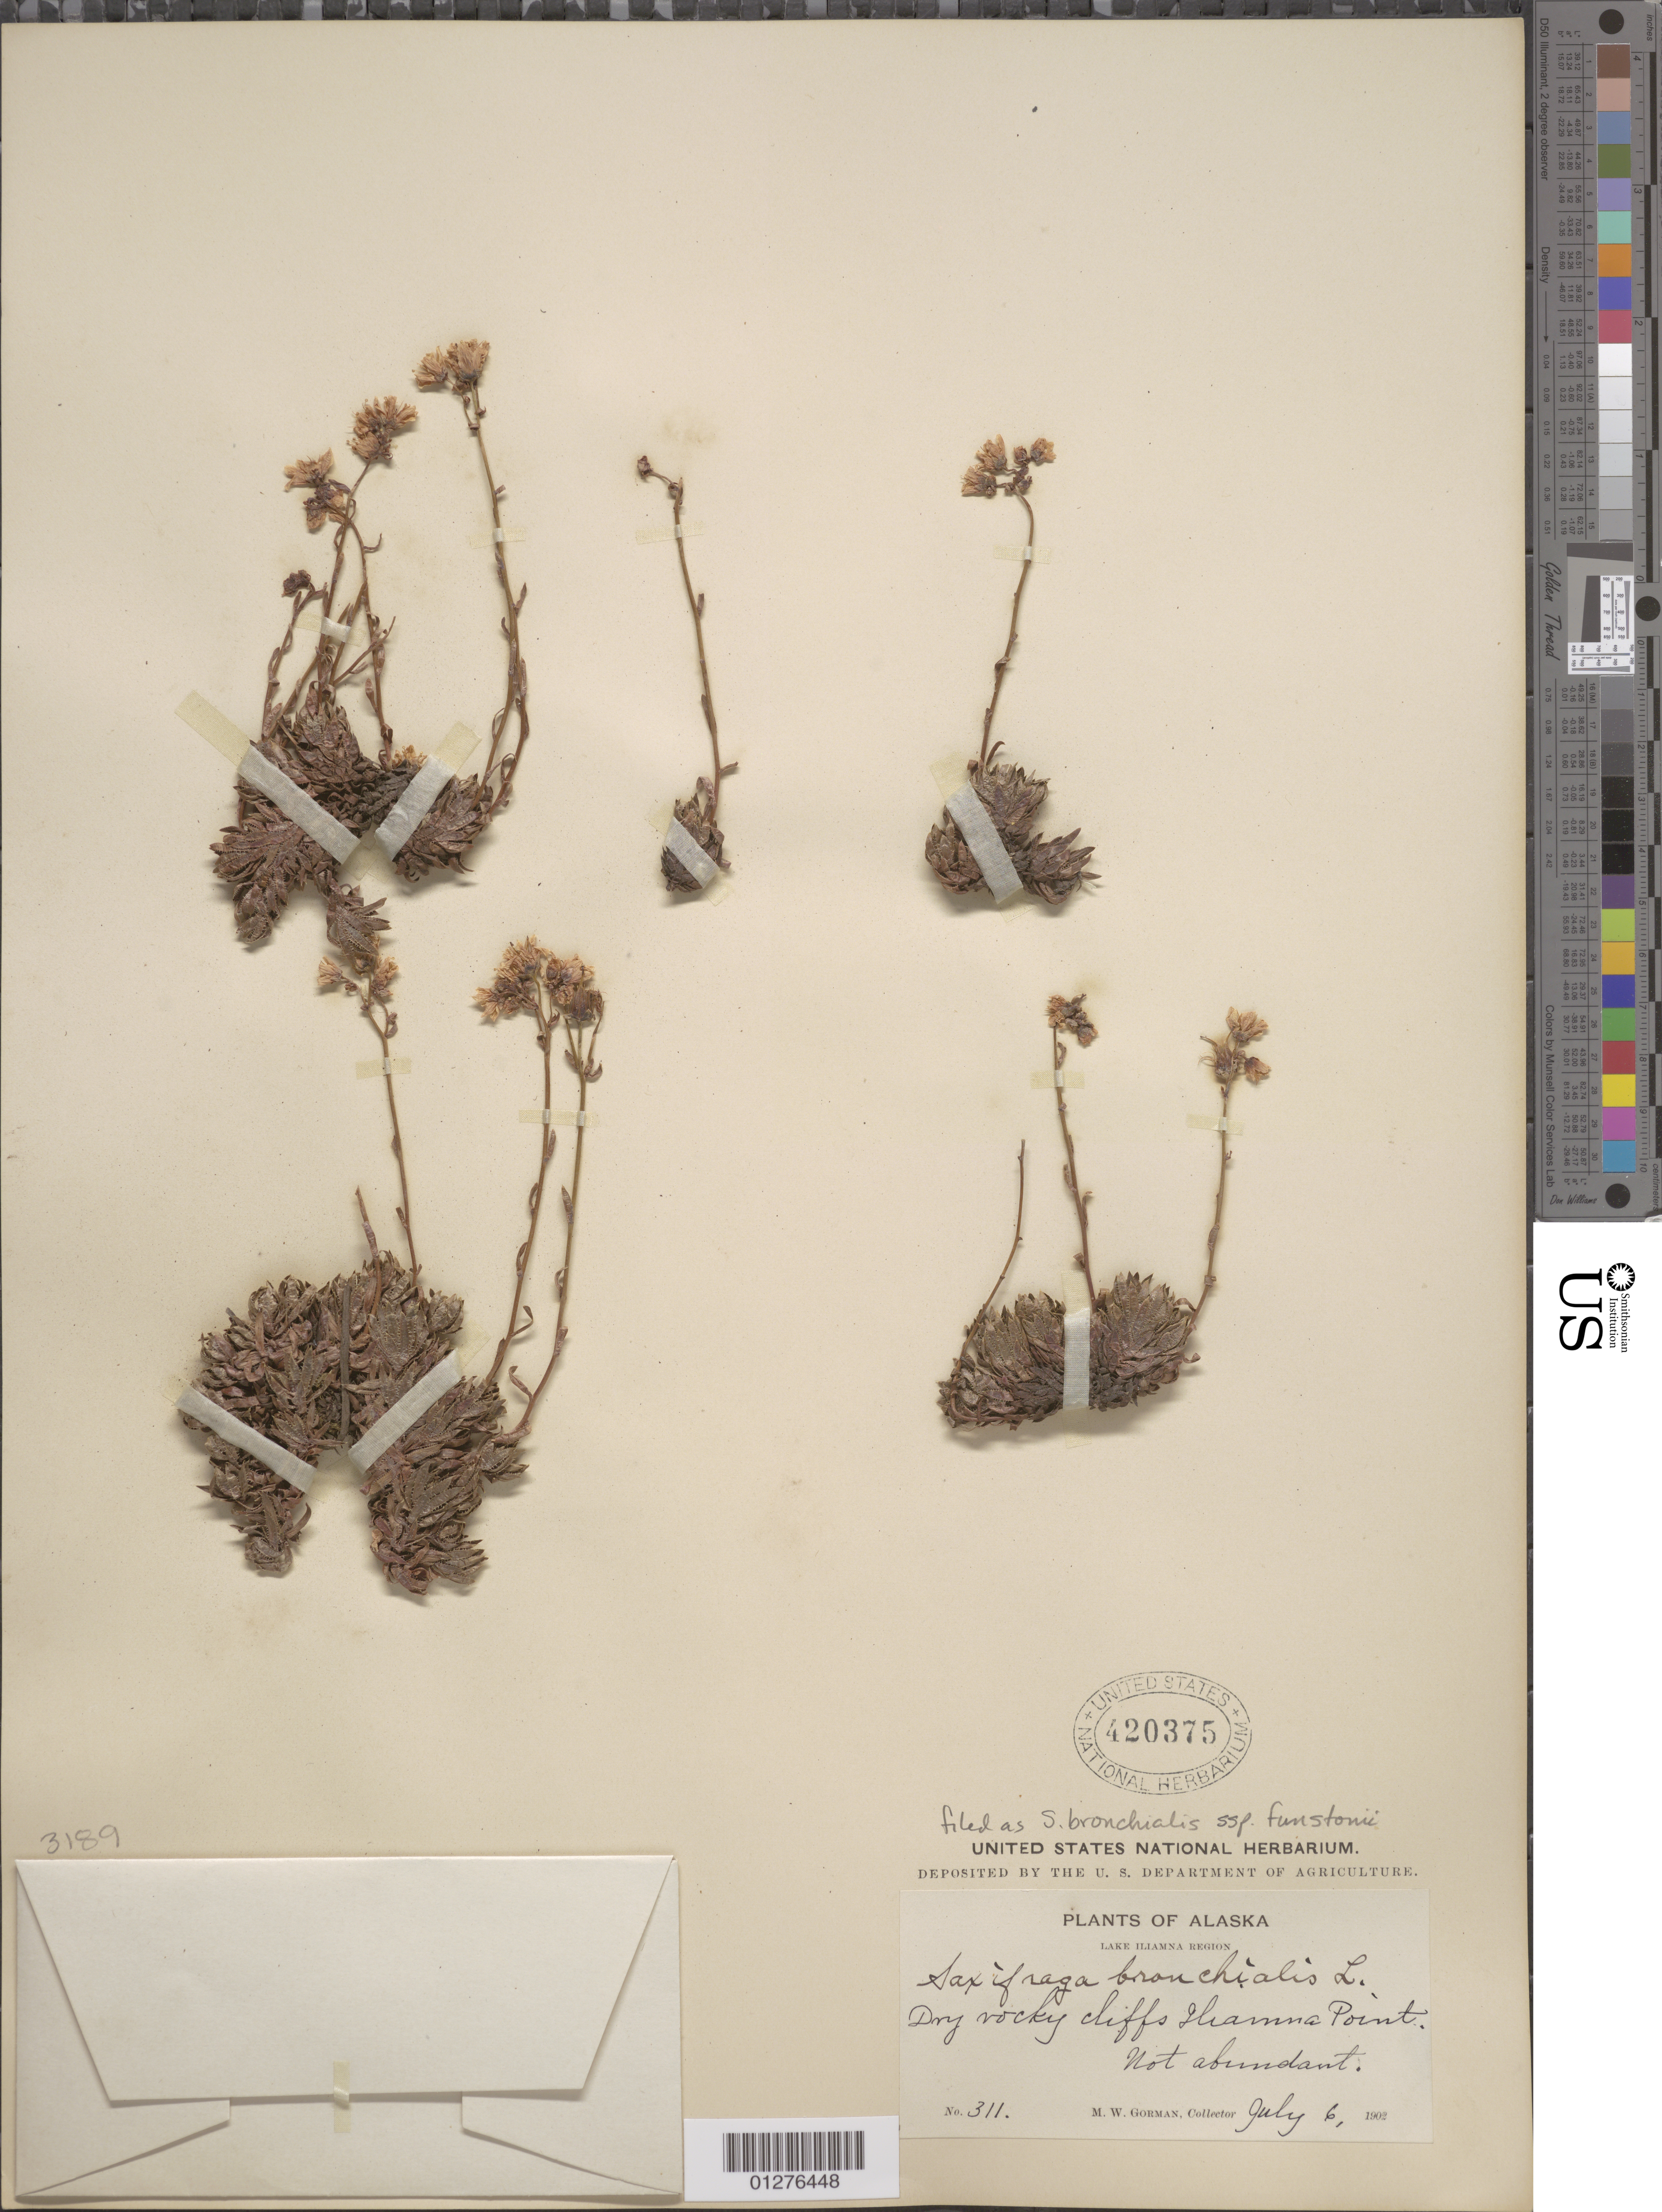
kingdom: Plantae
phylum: Tracheophyta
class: Magnoliopsida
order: Saxifragales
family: Saxifragaceae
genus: Saxifraga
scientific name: Saxifraga bronchialis subsp. funstonii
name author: (Small) Hultén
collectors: M. W. Gorman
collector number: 311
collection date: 1902-07-06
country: United States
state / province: Alaska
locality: Lake Iliamna Region, Iliamna Point.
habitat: Dry rocky cliffs.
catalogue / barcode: US 420375